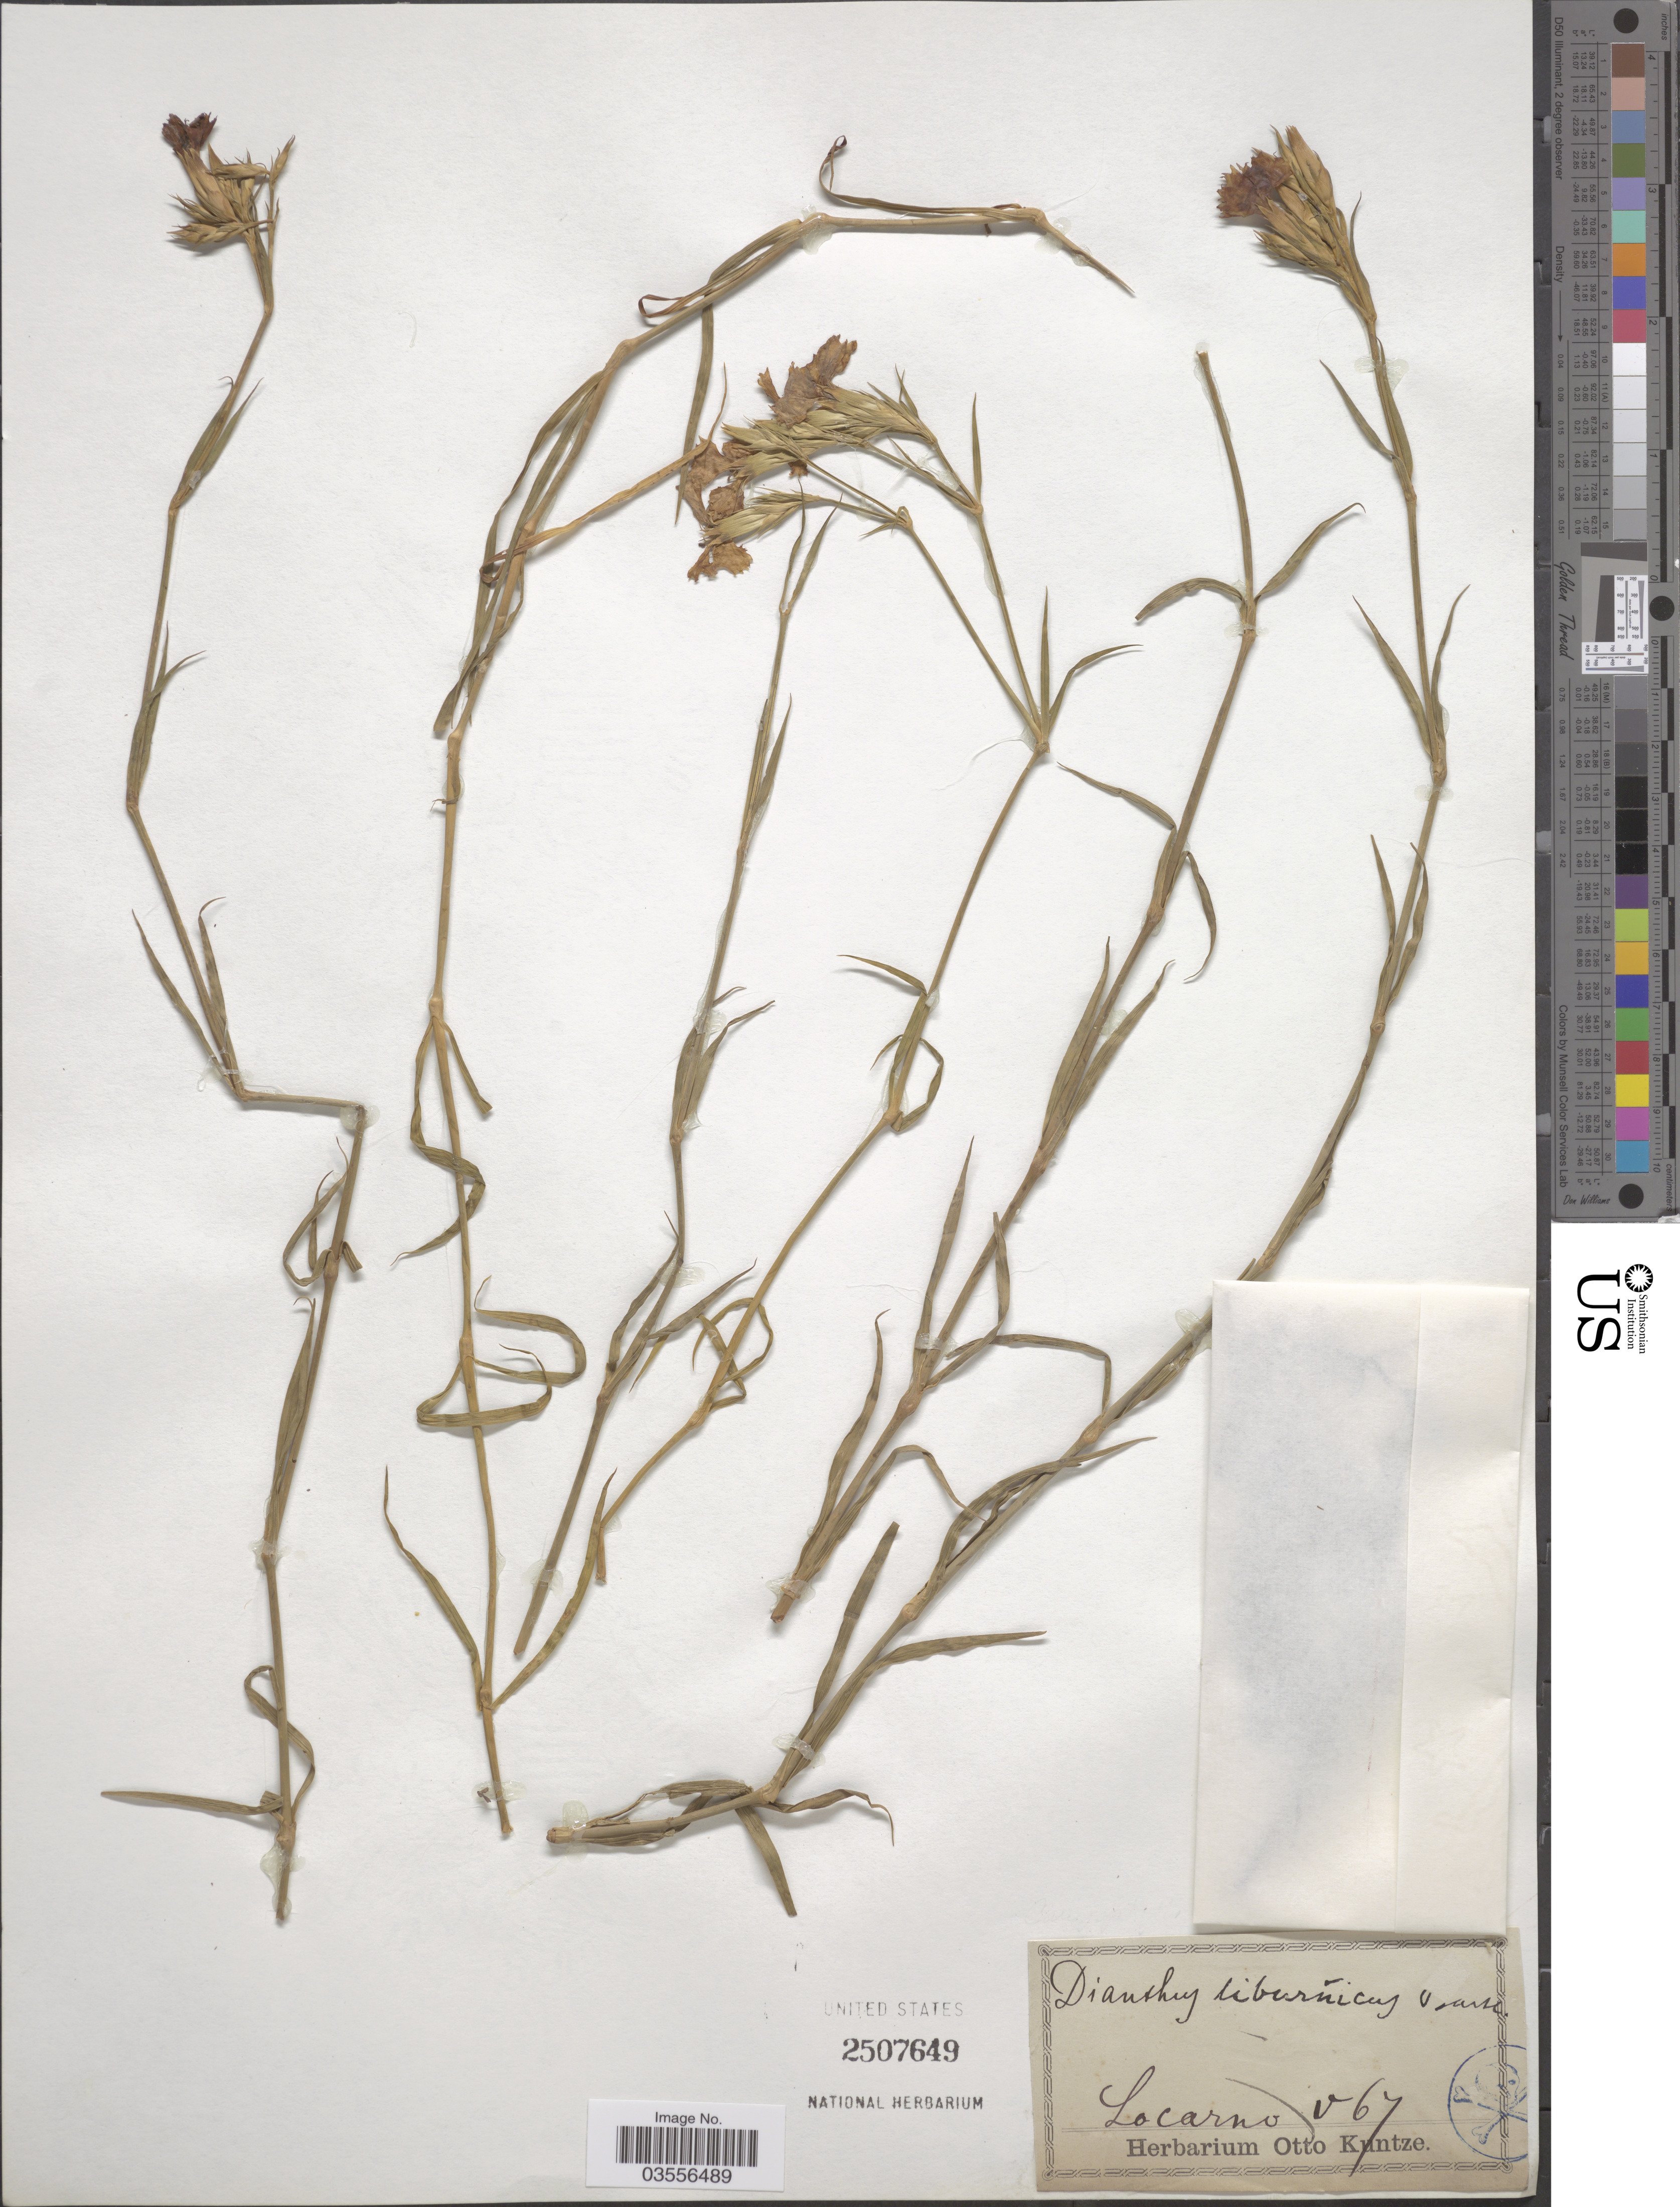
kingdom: Plantae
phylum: Tracheophyta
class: Magnoliopsida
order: Caryophyllales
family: Caryophyllaceae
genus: Dianthus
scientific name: Dianthus liburnicus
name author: Bartl.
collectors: ex herb. Otto Kuntze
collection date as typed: Transcribed d/m/y: /5/67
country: Switzerland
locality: Locarno.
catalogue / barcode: US 2507649